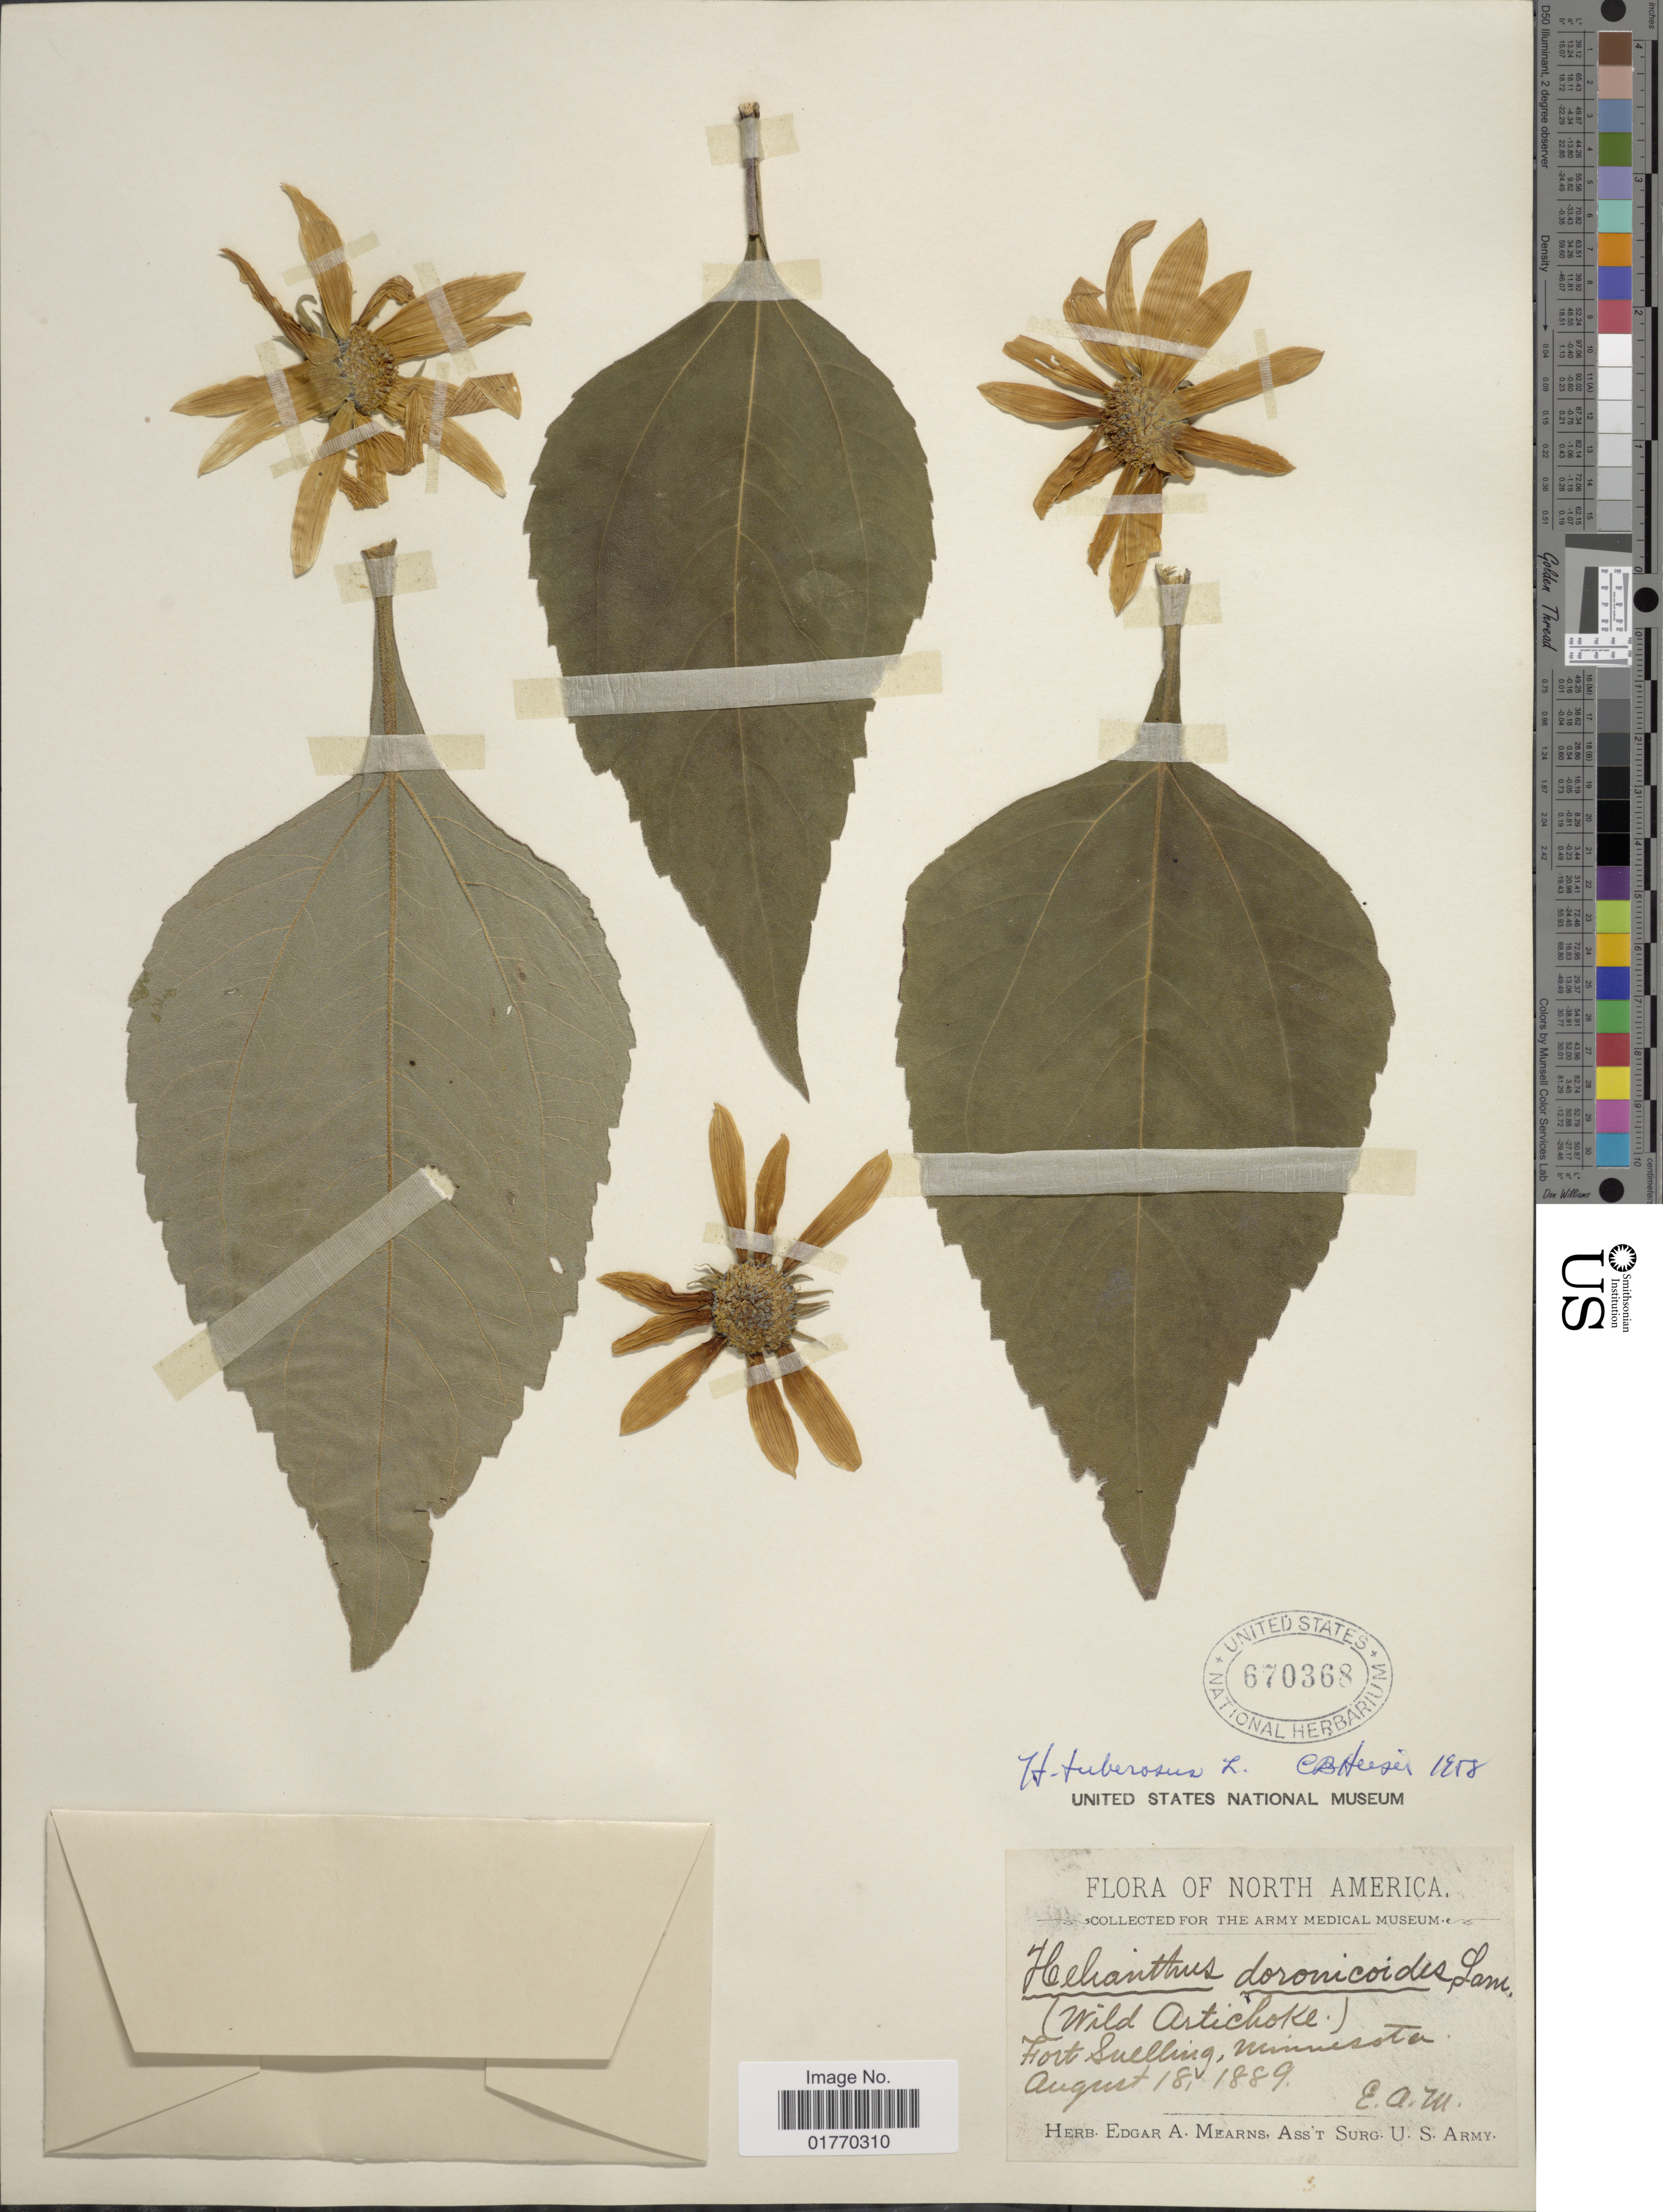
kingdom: Plantae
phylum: Tracheophyta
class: Magnoliopsida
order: Asterales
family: Asteraceae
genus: Helianthus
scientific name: Helianthus doronocoides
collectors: E. A. Mearns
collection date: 1889-08-18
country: United States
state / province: Minnesota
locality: (Wild Artichoke) Fort Snelling, Minnesota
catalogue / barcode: US 670368